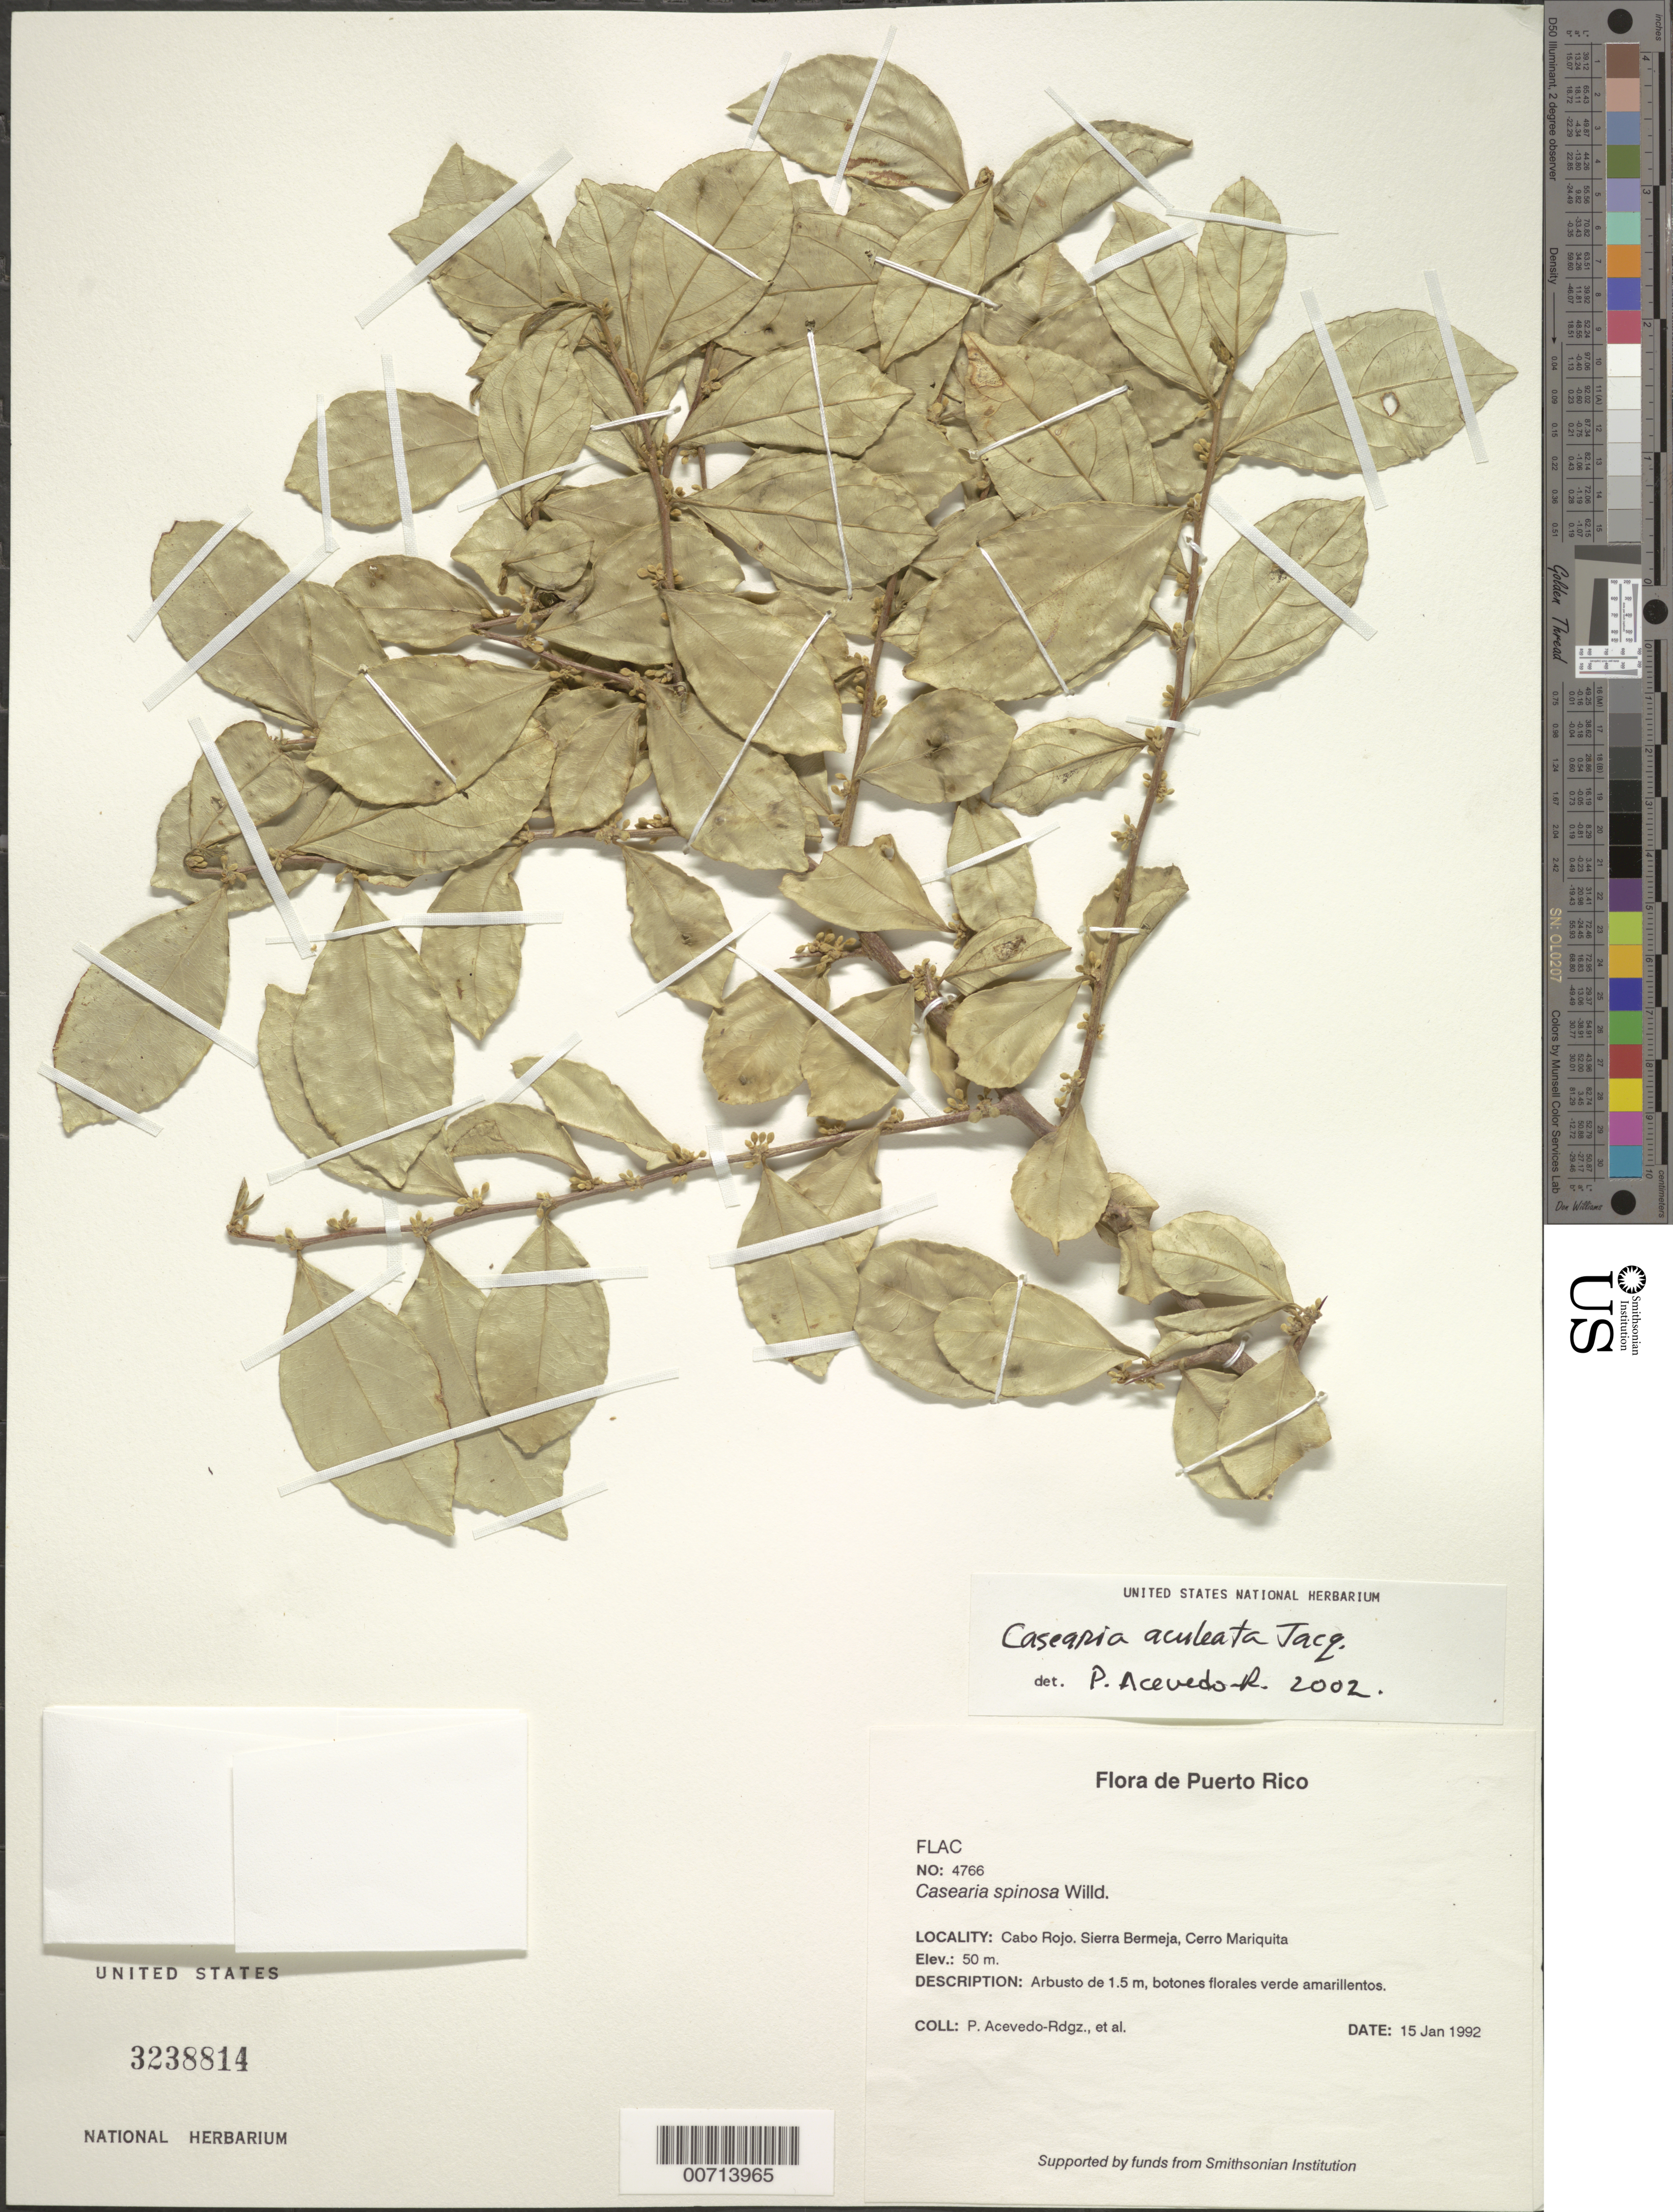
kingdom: Plantae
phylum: Tracheophyta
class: Magnoliopsida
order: Malpighiales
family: Salicaceae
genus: Casearia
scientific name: Casearia aculeata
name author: Jacq.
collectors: P. Acevedo-Rodr.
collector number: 4766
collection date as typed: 15 Jan 1992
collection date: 1992-01-15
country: Puerto Rico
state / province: Cabo Rojo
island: Puerto Rico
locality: Cabo Rojo; Sierra Bermeja, Cerro Mariquita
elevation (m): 50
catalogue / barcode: US 3238814